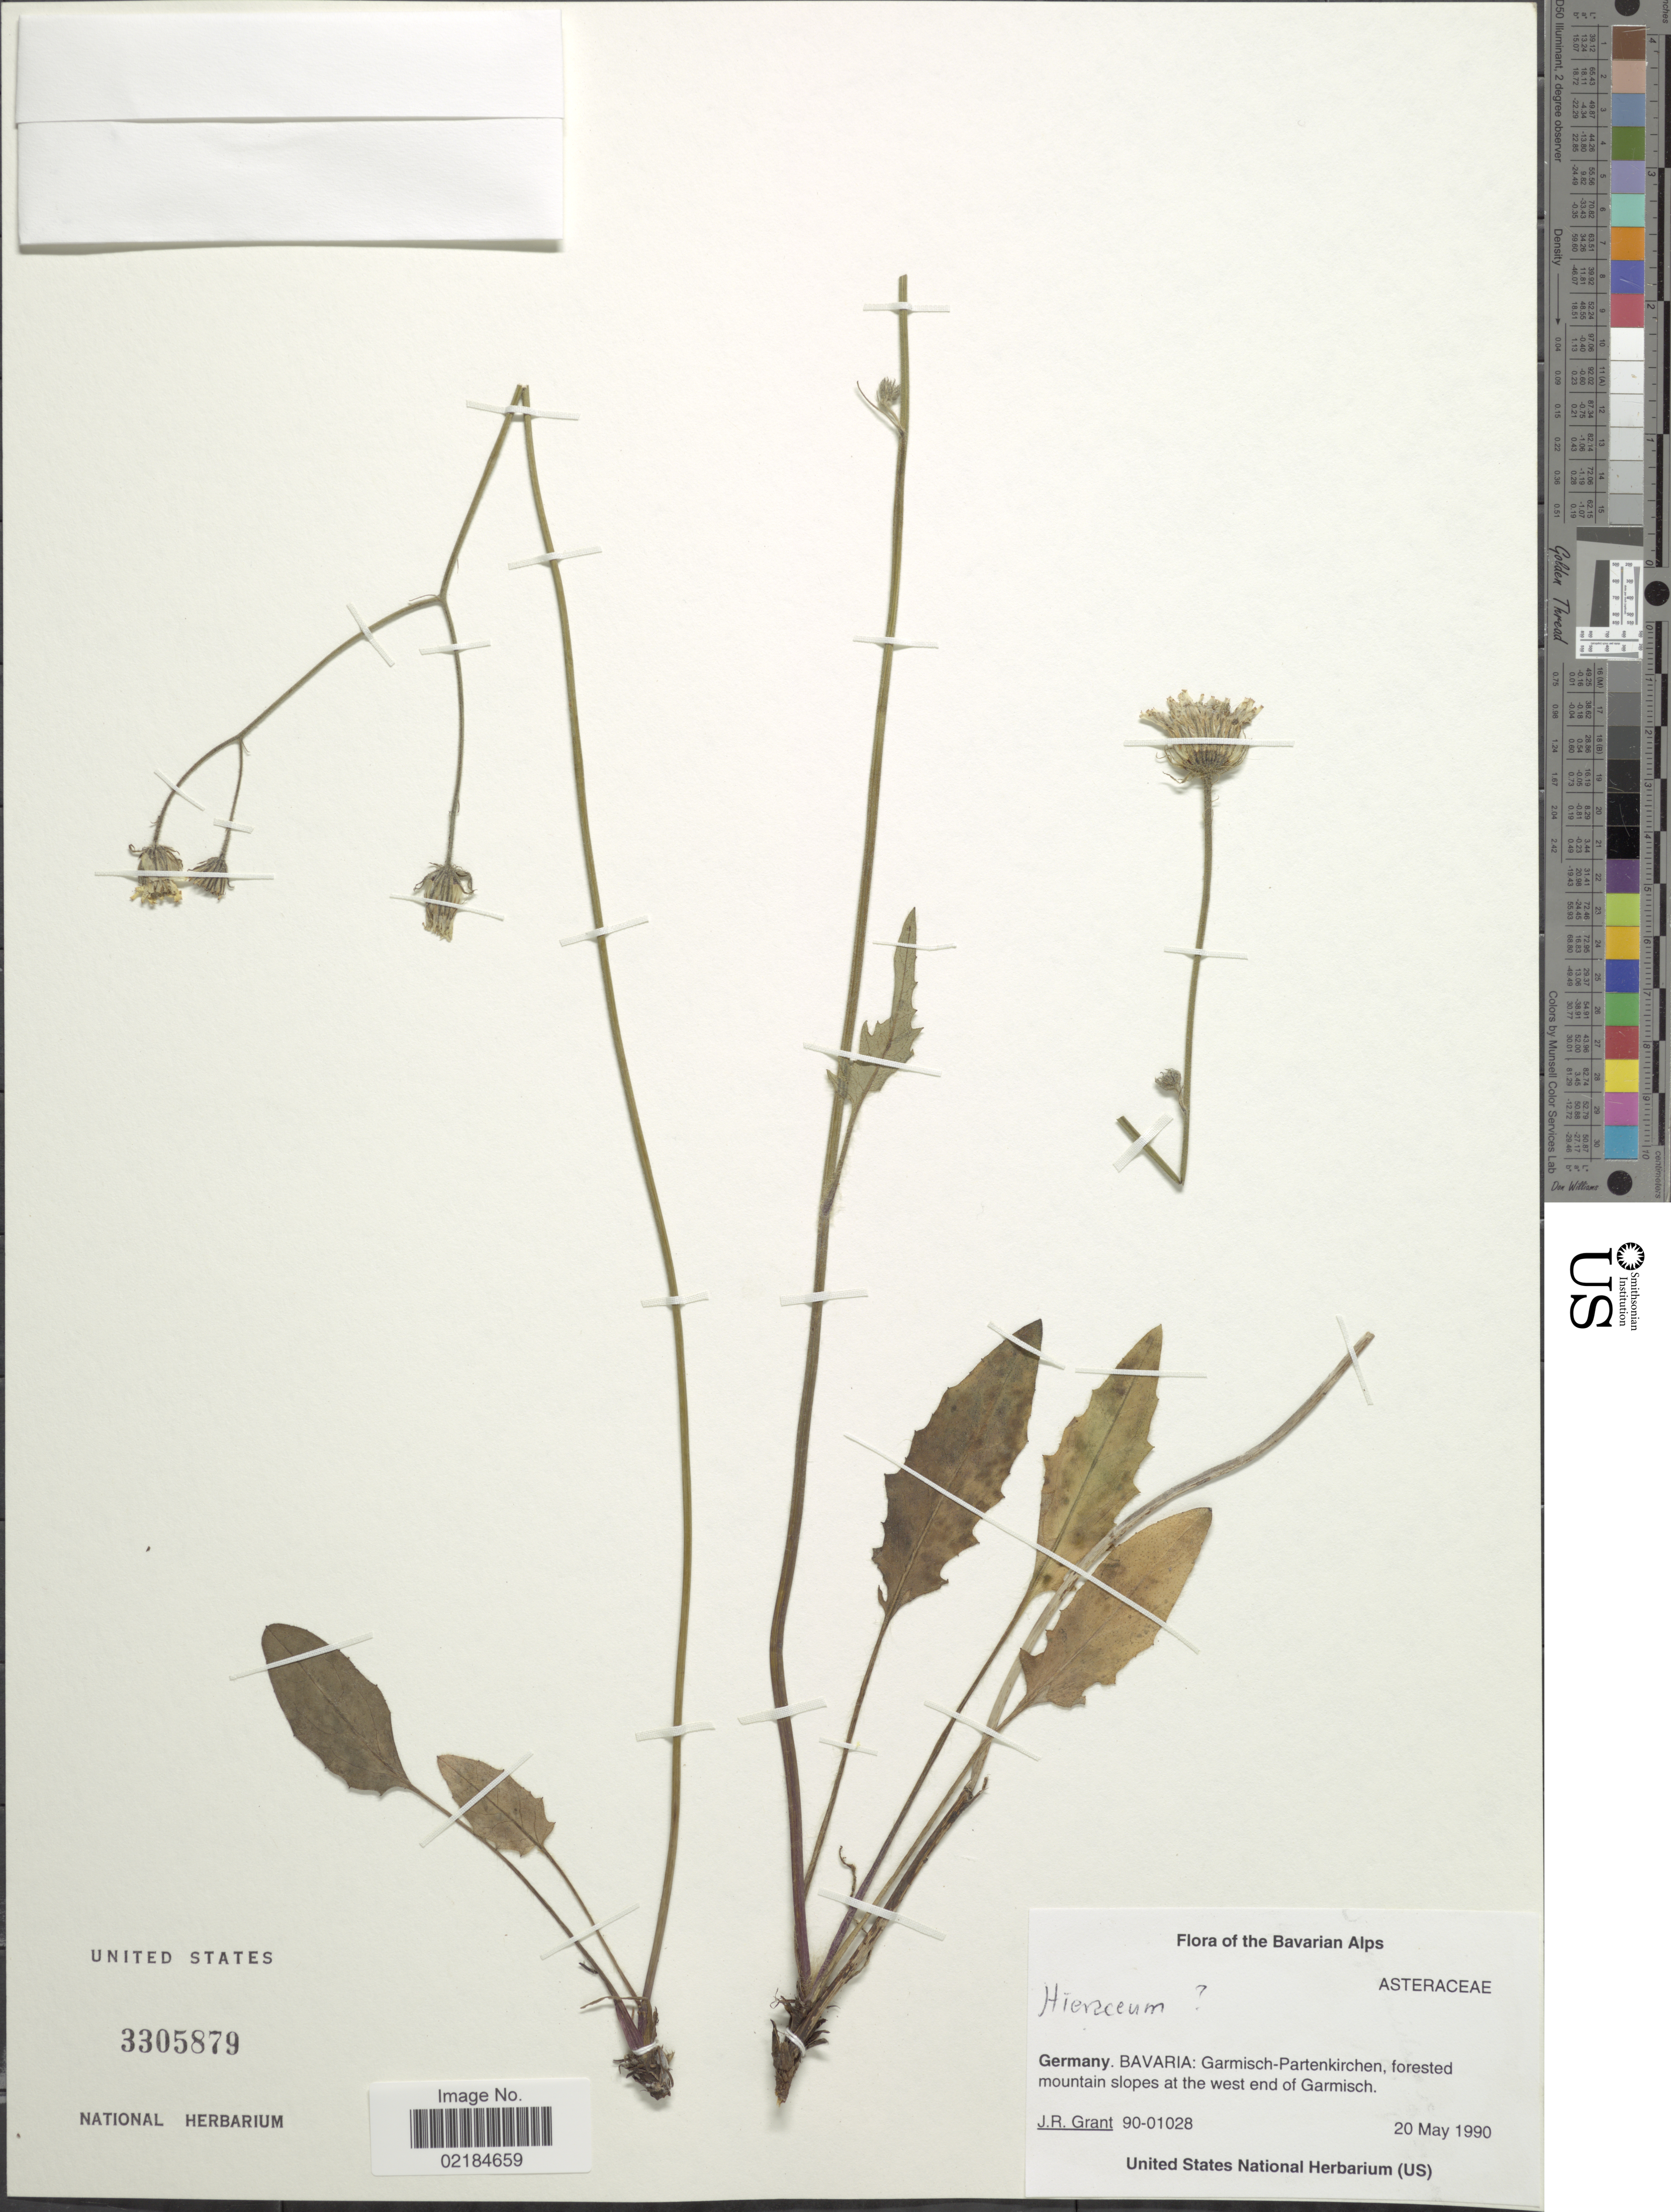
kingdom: Plantae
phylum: Tracheophyta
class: Magnoliopsida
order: Asterales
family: Asteraceae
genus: Hieracium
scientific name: Hieracium repandulare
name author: Druce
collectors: J. R. Grant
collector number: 90-01028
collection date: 1990-05-20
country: Germany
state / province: Bayern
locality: Bavarian Alps, Bavaria: Garmisch-Partenkirchen, forested mountain slopes at the west end of Garmisch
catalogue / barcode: US 3305879